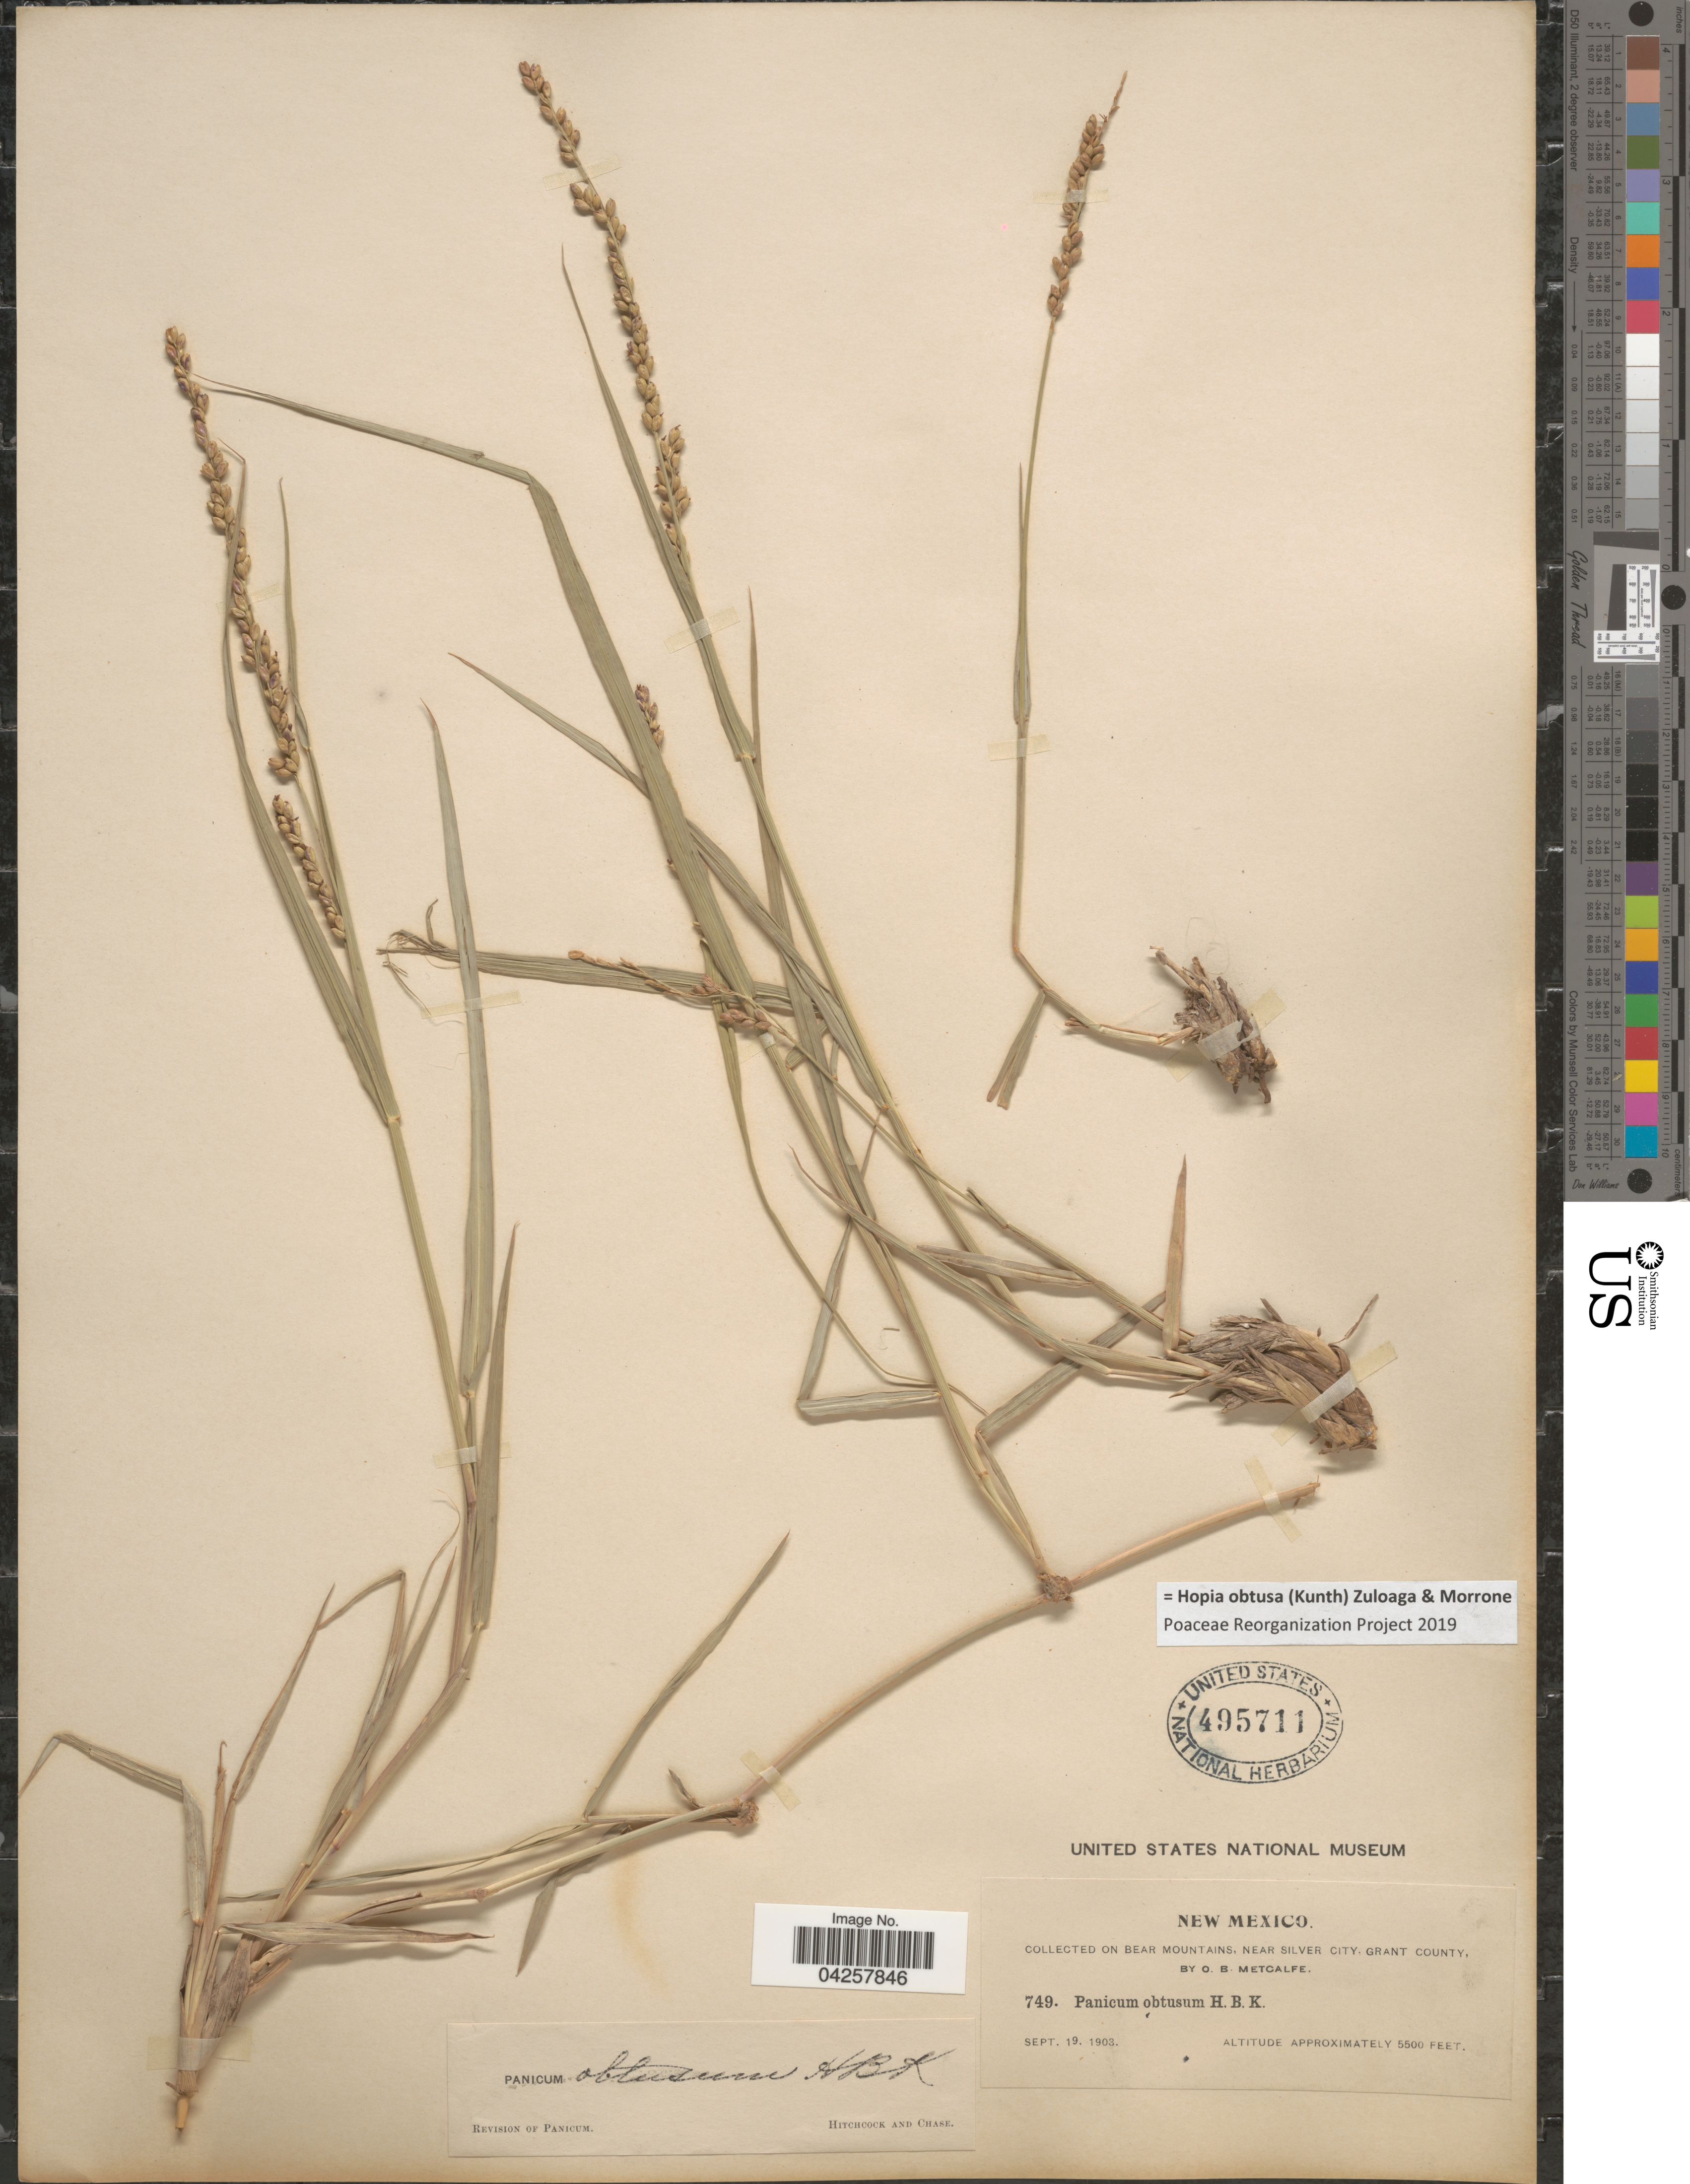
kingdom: Plantae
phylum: Tracheophyta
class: Liliopsida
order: Poales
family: Poaceae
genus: Hopia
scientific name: Hopia obtusa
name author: (Kunth) Zuloaga & Morrone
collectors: O. B. Metcalfe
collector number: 749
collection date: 1903-09-19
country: United States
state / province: New Mexico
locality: On Bear Mountains, near Silver City, Grant County.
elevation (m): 1676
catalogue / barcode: US 495711